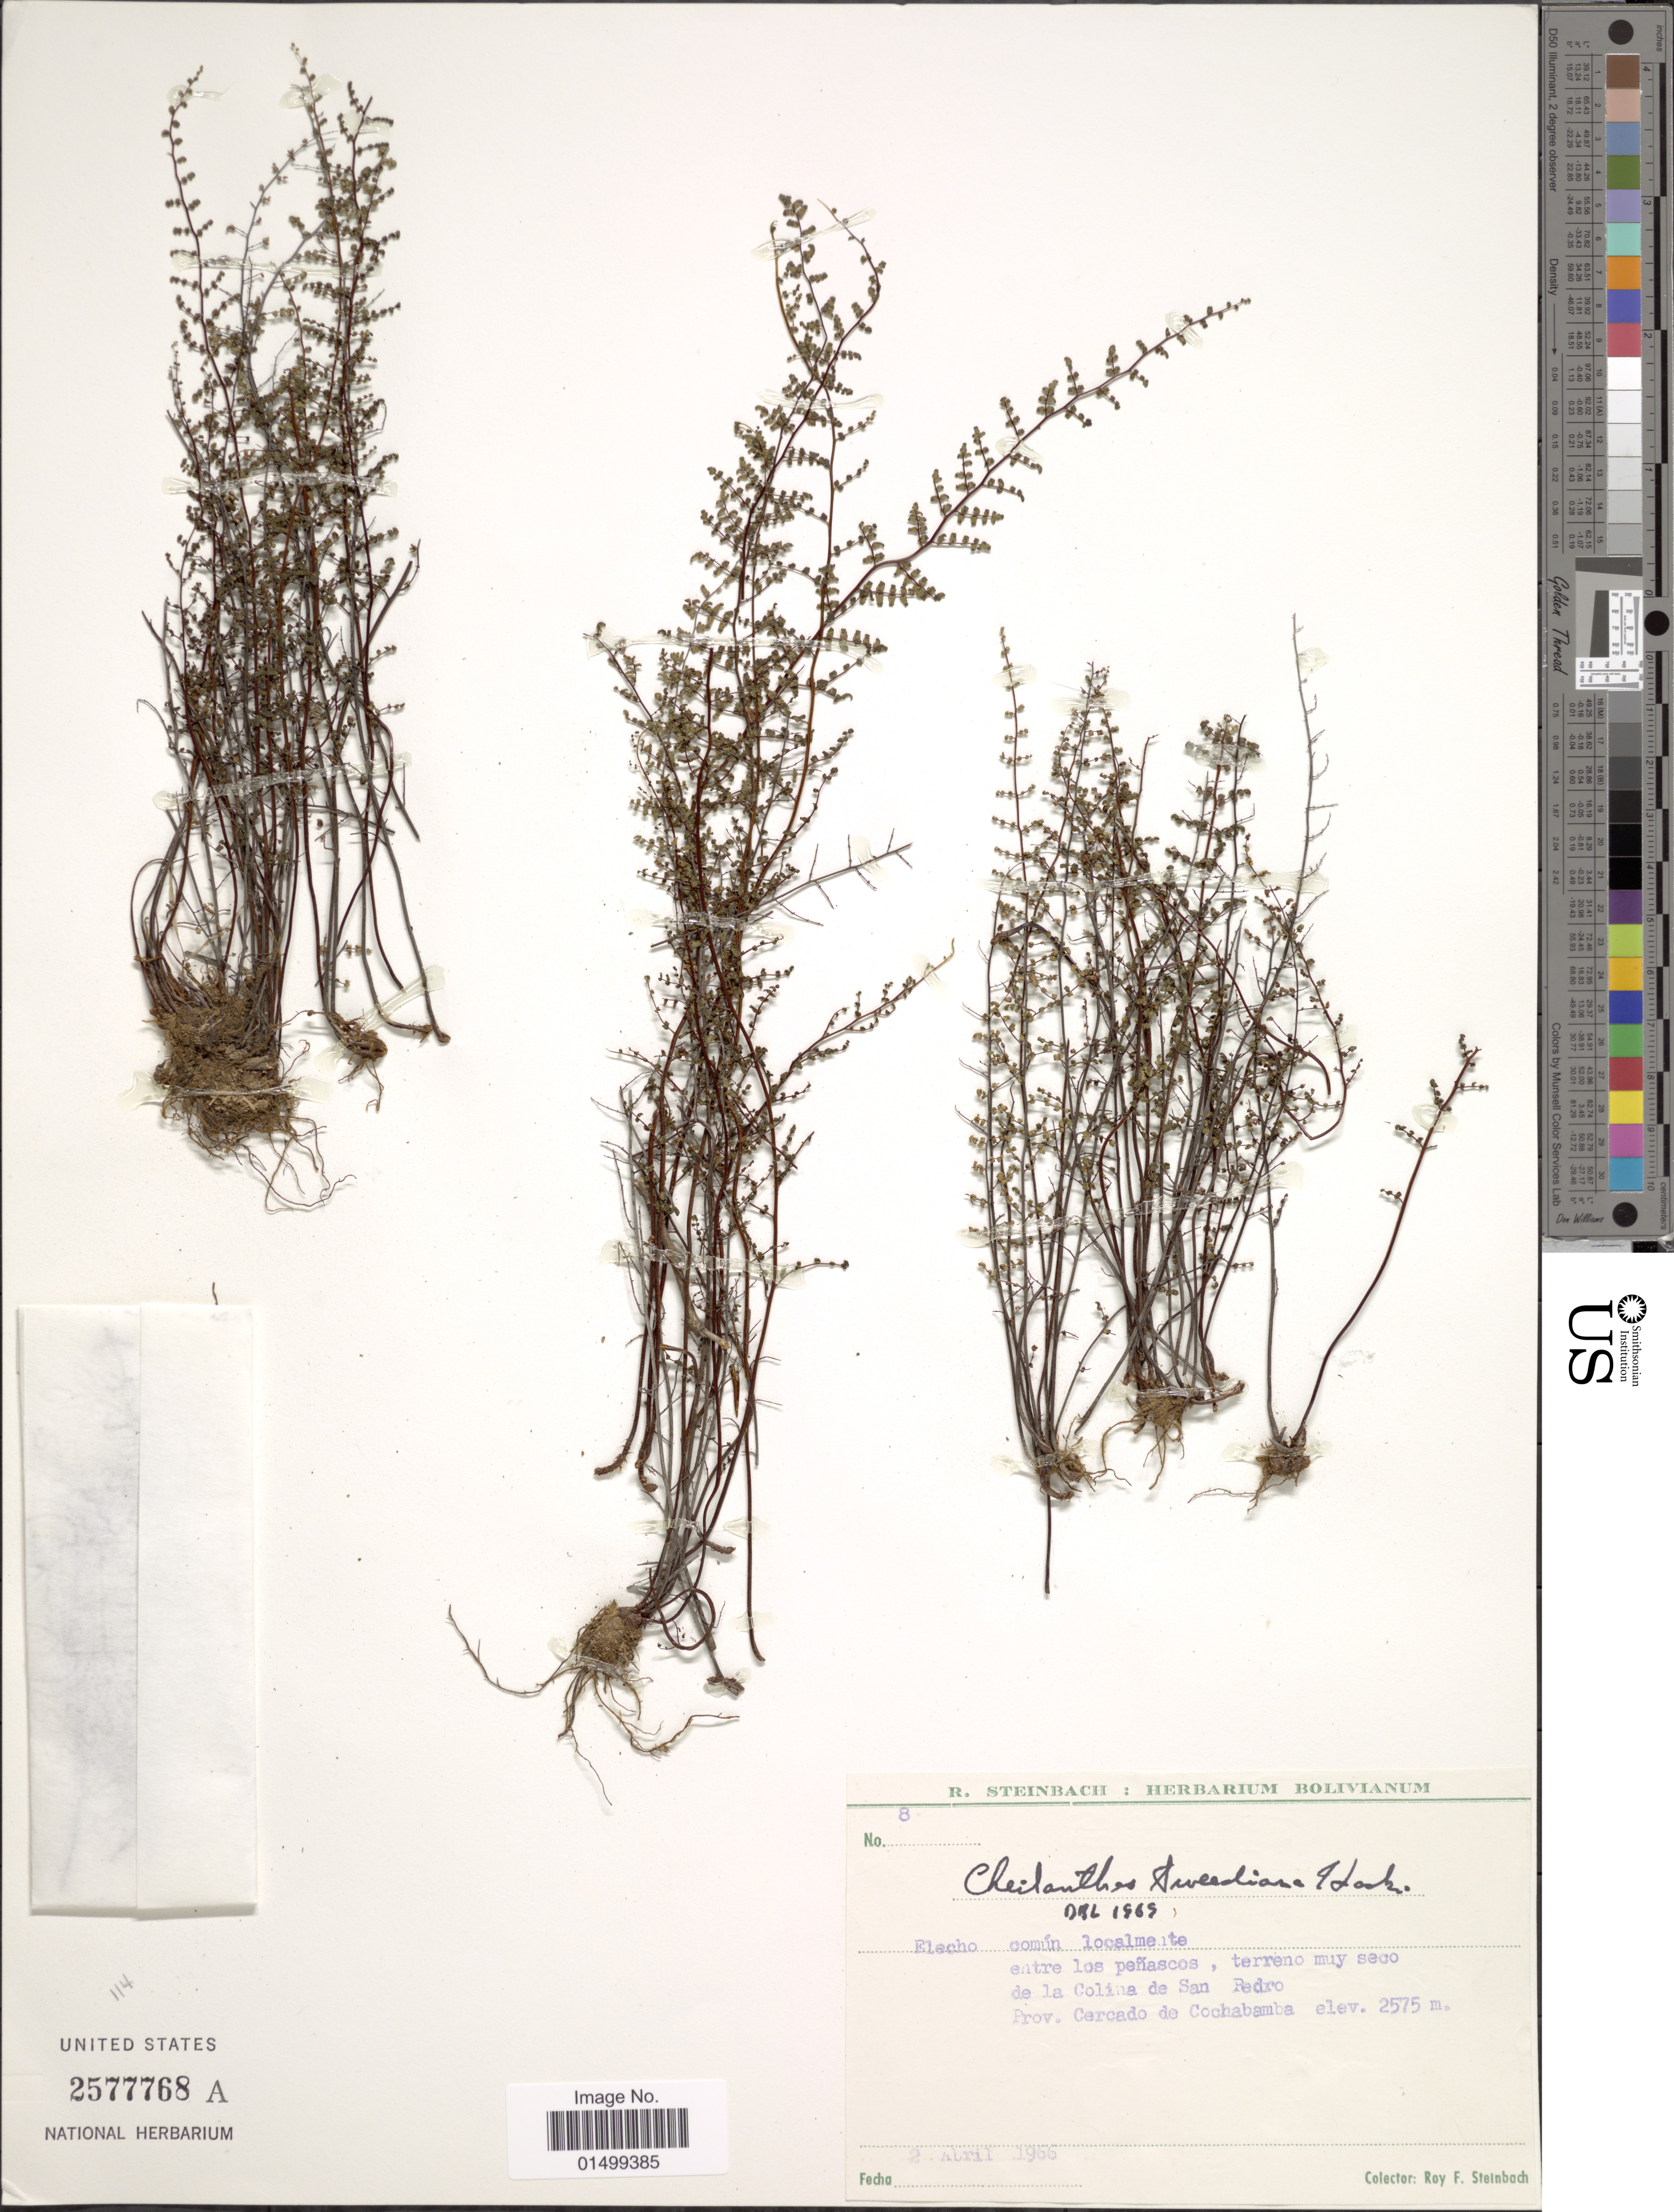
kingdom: Plantae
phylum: Tracheophyta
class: Polypodiopsida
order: Polypodiales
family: Pteridaceae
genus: Cheilanthes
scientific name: Cheilanthes tweediana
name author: Hook.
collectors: R. F. Steinbach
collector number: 8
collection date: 1966-04-02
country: Bolivia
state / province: Cochabamba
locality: Elecho común localmente entre los peñascos, terreno muy seco de la Colina de San Pedro. Prov. Cercado de Cochabamba.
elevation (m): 2575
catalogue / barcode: US 2577768A